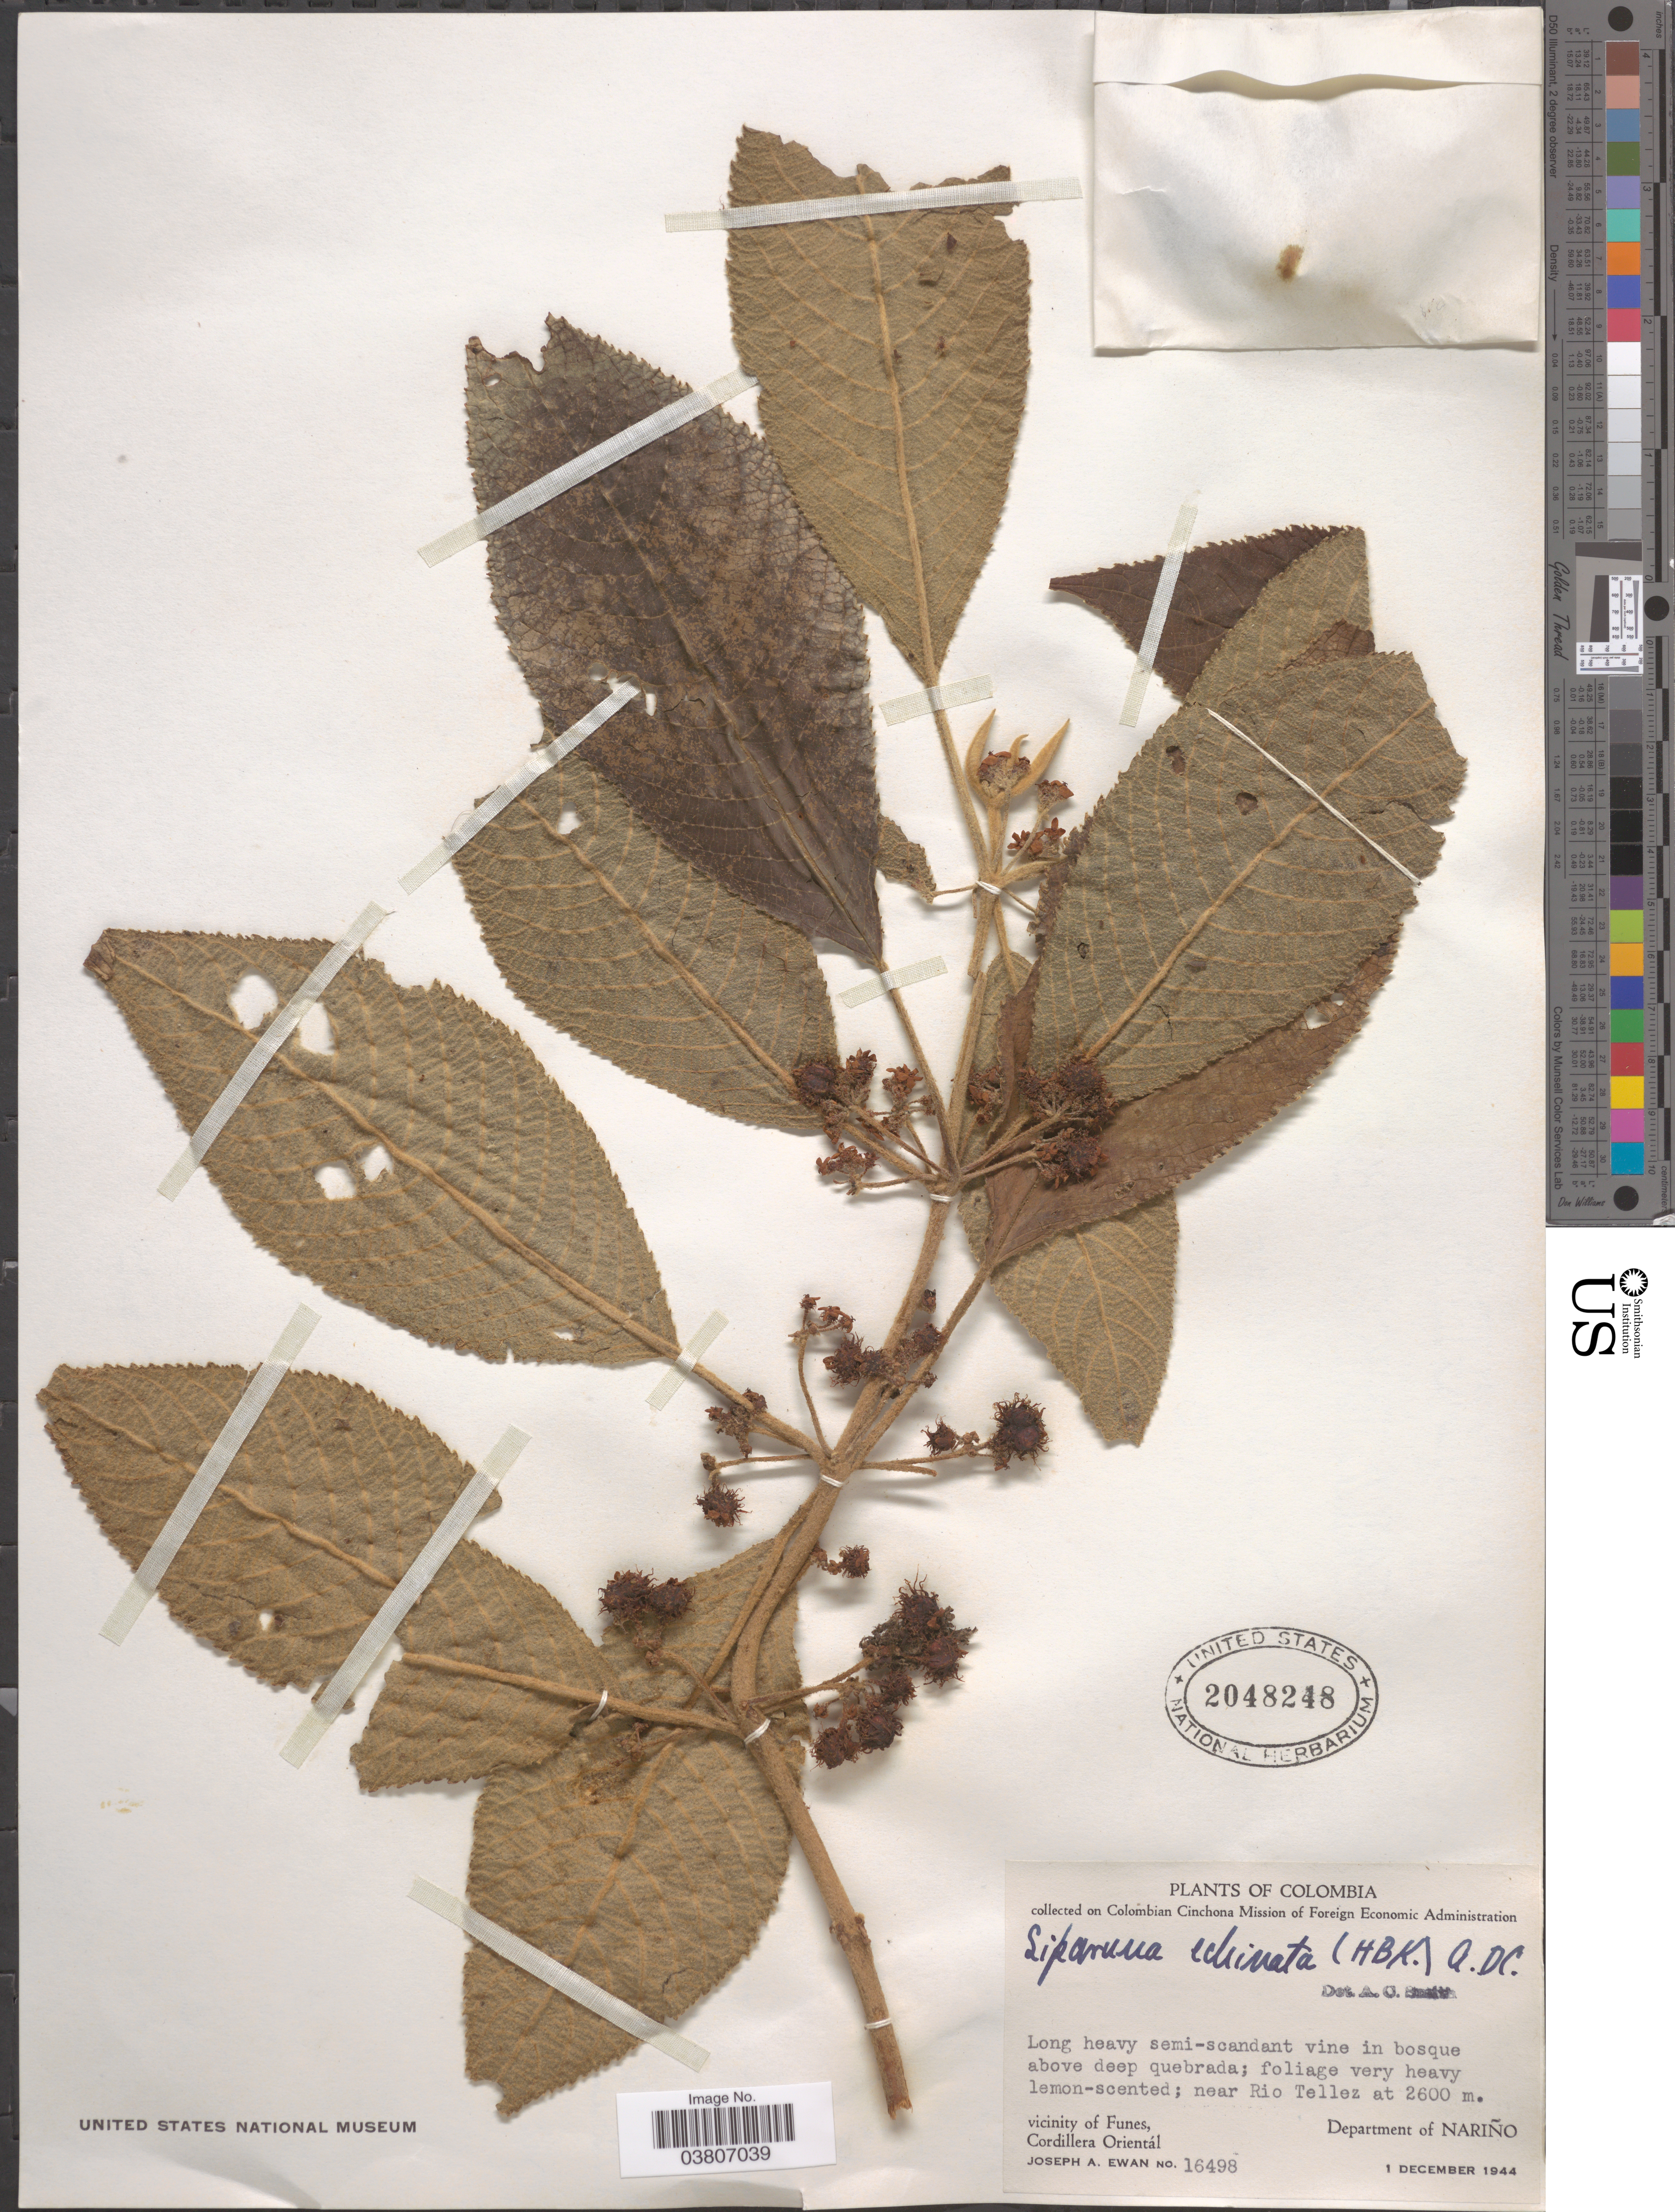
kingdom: Plantae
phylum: Tracheophyta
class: Magnoliopsida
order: Laurales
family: Siparunaceae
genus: Siparuna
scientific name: Siparuna echinata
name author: (Kunth) A. DC.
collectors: J. A. Ewan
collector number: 16498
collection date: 1944-12-01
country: Colombia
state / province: Nariño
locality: In bosque above deep quebrada; near Rio Tellez. Vicinity of Funes, Cordillera Orientál. Department of Nariño.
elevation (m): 2600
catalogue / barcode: US 2048248